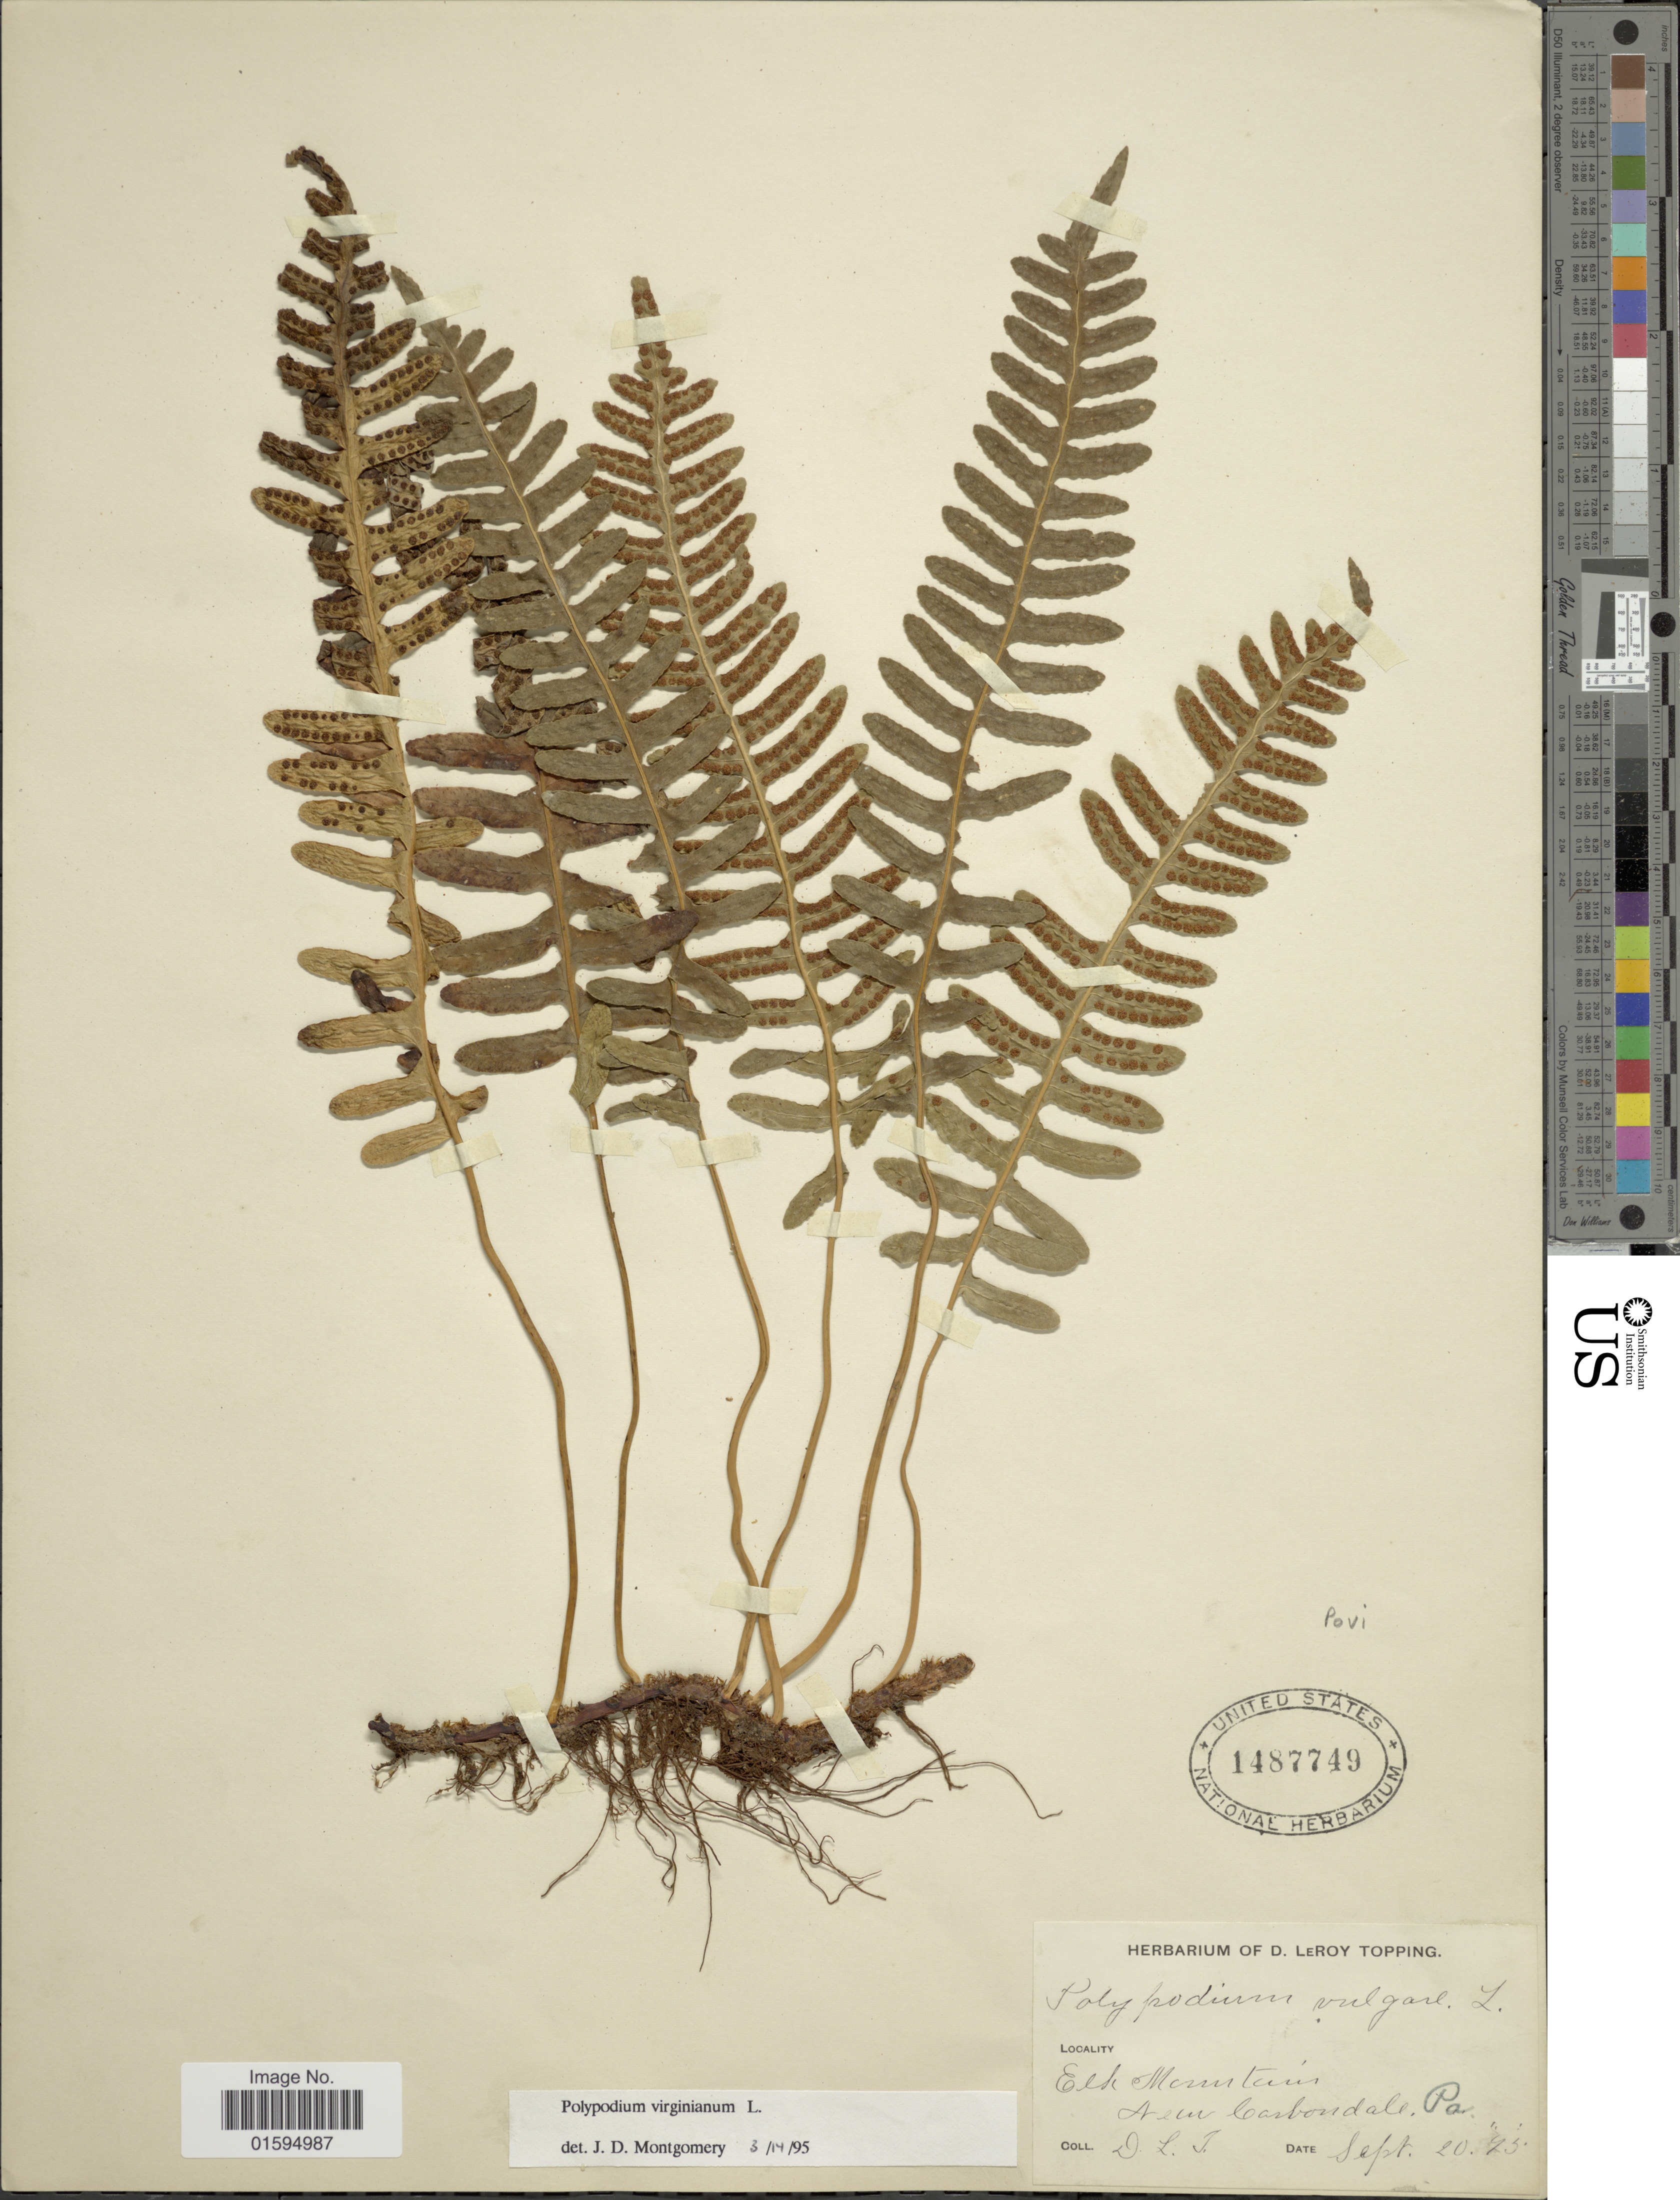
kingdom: Plantae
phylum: Tracheophyta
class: Polypodiopsida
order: Polypodiales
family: Polypodiaceae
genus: Polypodium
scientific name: Polypodium virginianum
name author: L.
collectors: D. L. Topping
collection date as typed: Transcribed d/m/y: 20/9/75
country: United States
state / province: Pennsylvania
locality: Elk Mountains, New Carbondale.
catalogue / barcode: US 1487749